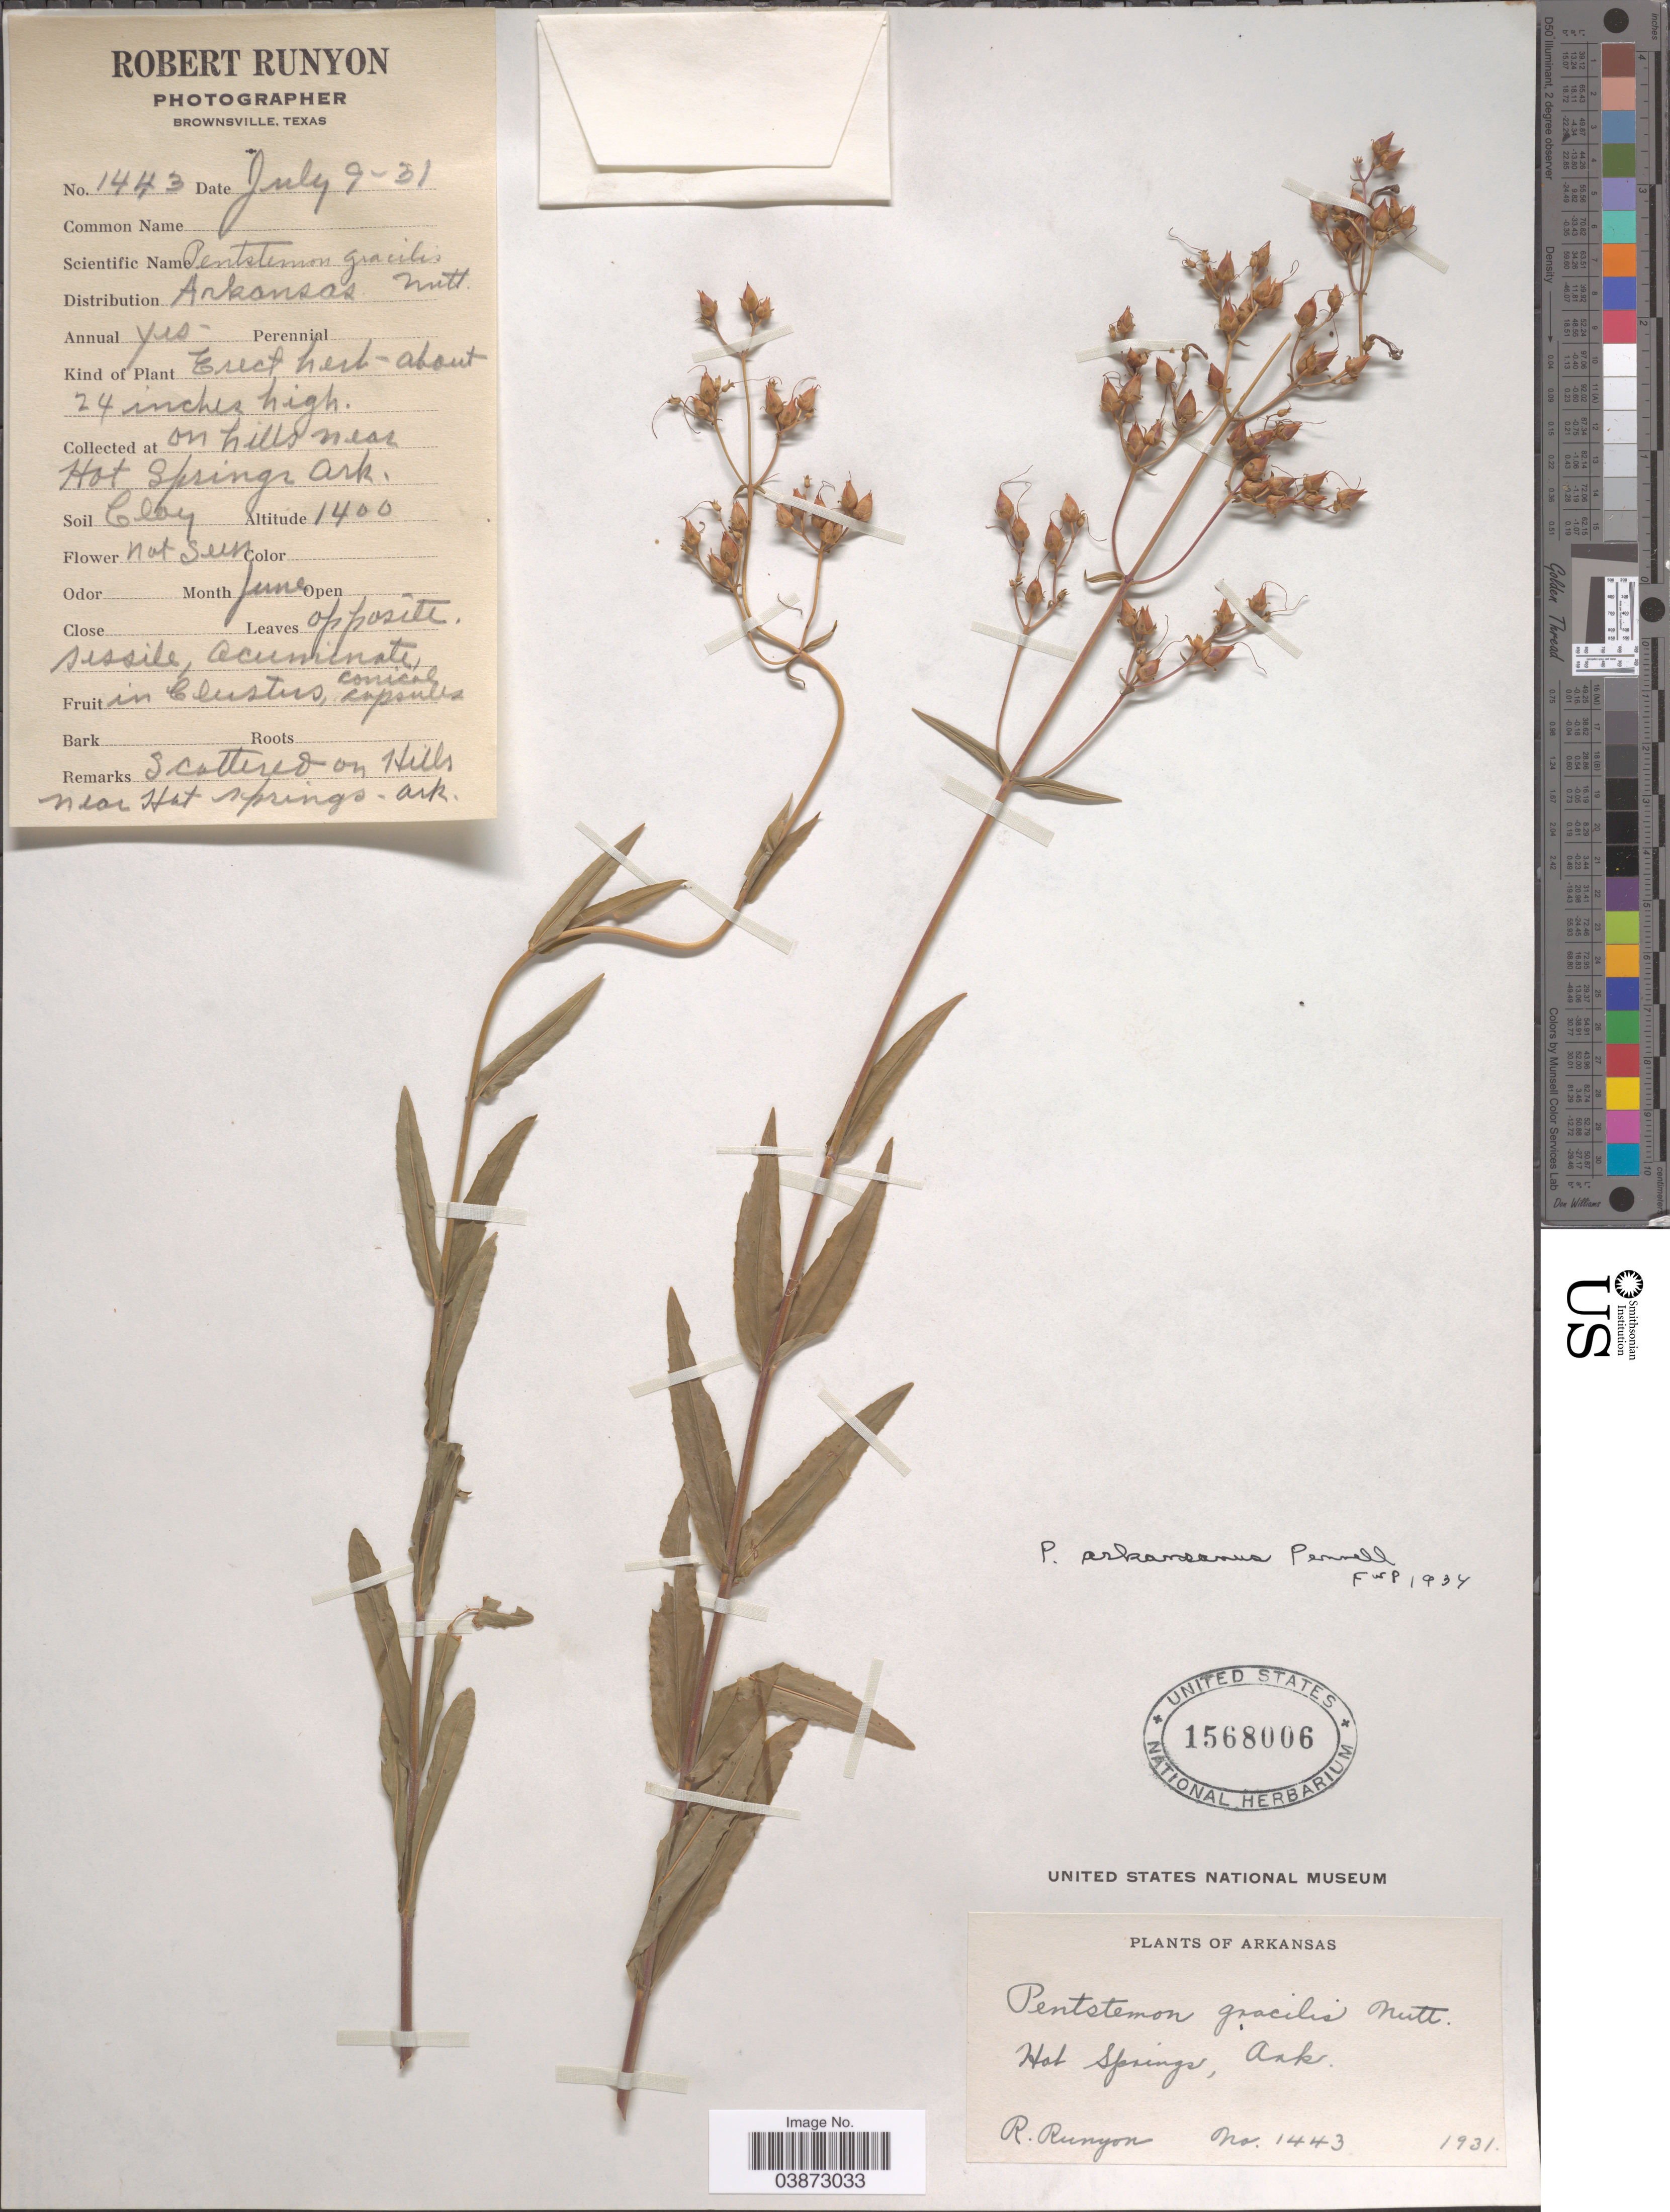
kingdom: Plantae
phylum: Tracheophyta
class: Magnoliopsida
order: Lamiales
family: Plantaginaceae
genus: Penstemon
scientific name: Penstemon arkansanus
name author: Pennell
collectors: R. Runyon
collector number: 1443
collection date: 1931-07-09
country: United States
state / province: Arkansas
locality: On hills near Hot Springs.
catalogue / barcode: US 1568006